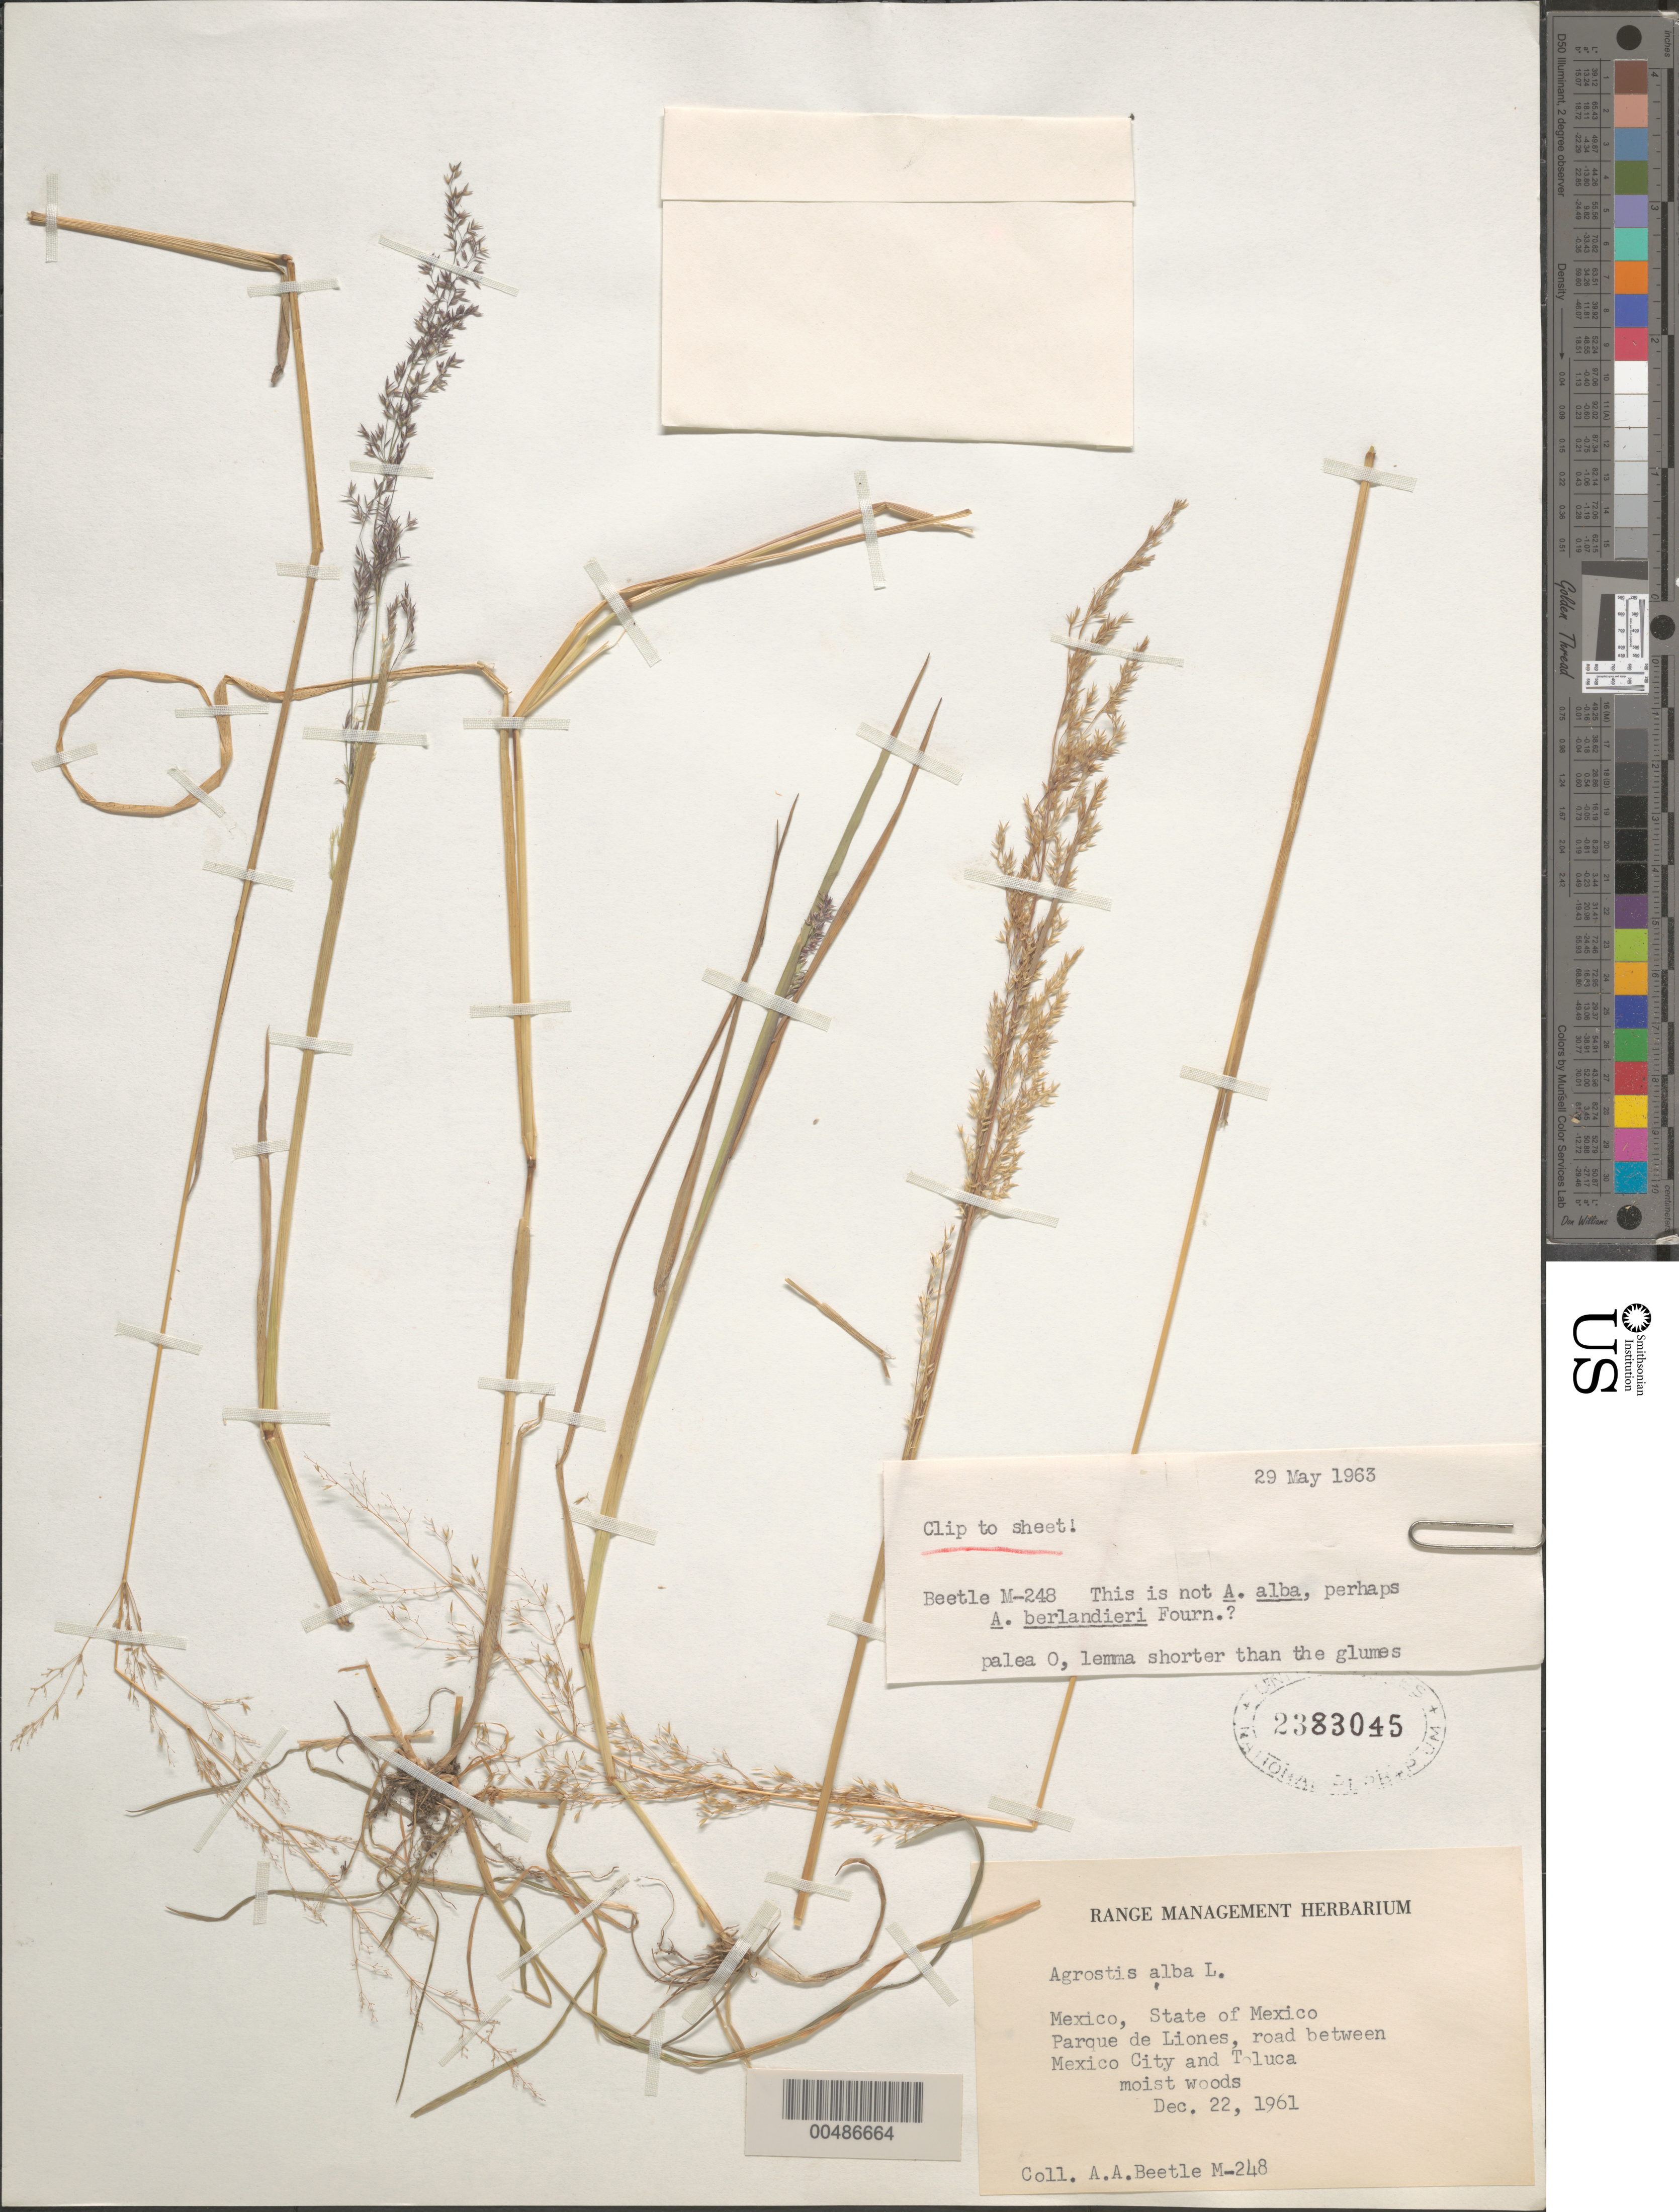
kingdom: Plantae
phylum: Tracheophyta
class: Liliopsida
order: Poales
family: Poaceae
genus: Agrostis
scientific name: Agrostis sp.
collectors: A. A. Beetle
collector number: M-248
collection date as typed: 22 Dec 1961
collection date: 1961-12-22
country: Mexico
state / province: México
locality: Parque de Liones, rd between Mexico City & Toluca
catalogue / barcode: US 2383045